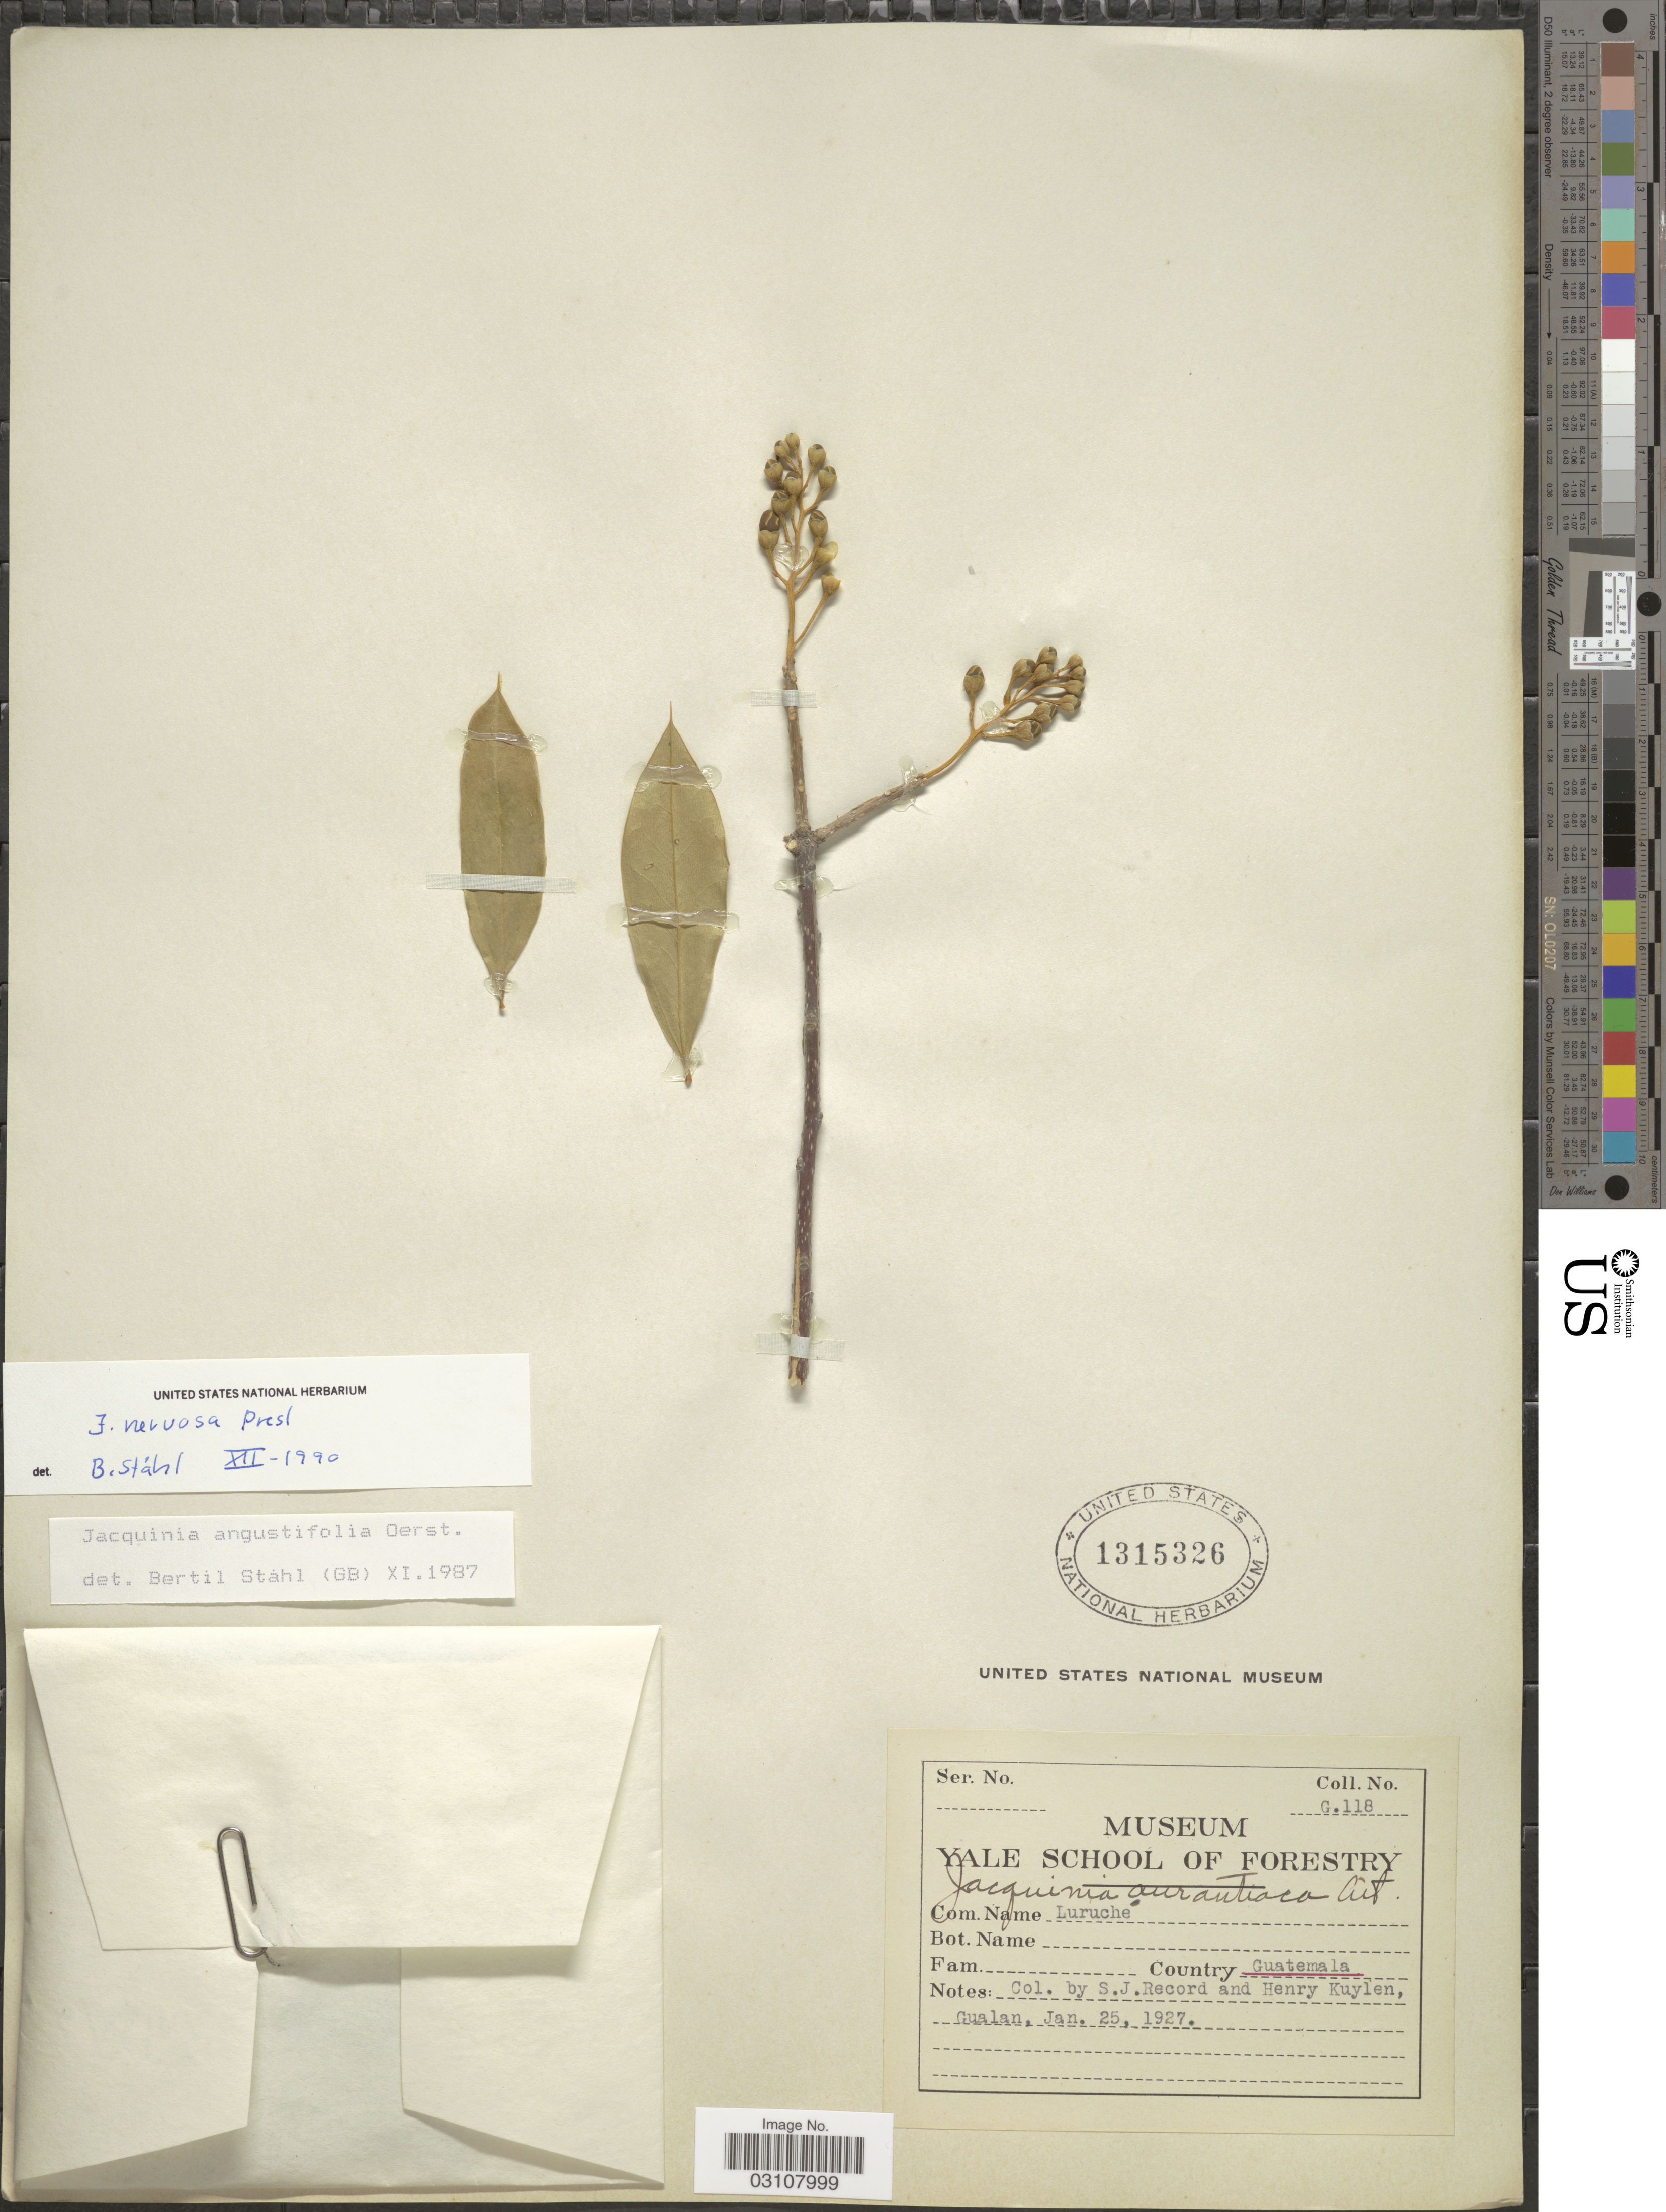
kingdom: Plantae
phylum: Tracheophyta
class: Magnoliopsida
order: Ericales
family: Primulaceae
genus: Jacquinia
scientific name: Jacquinia nervosa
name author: C. Presl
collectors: S. J. Record & H. Kuylen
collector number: G118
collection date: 1927-01-25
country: Guatemala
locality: Gualan.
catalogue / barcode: US 1315326